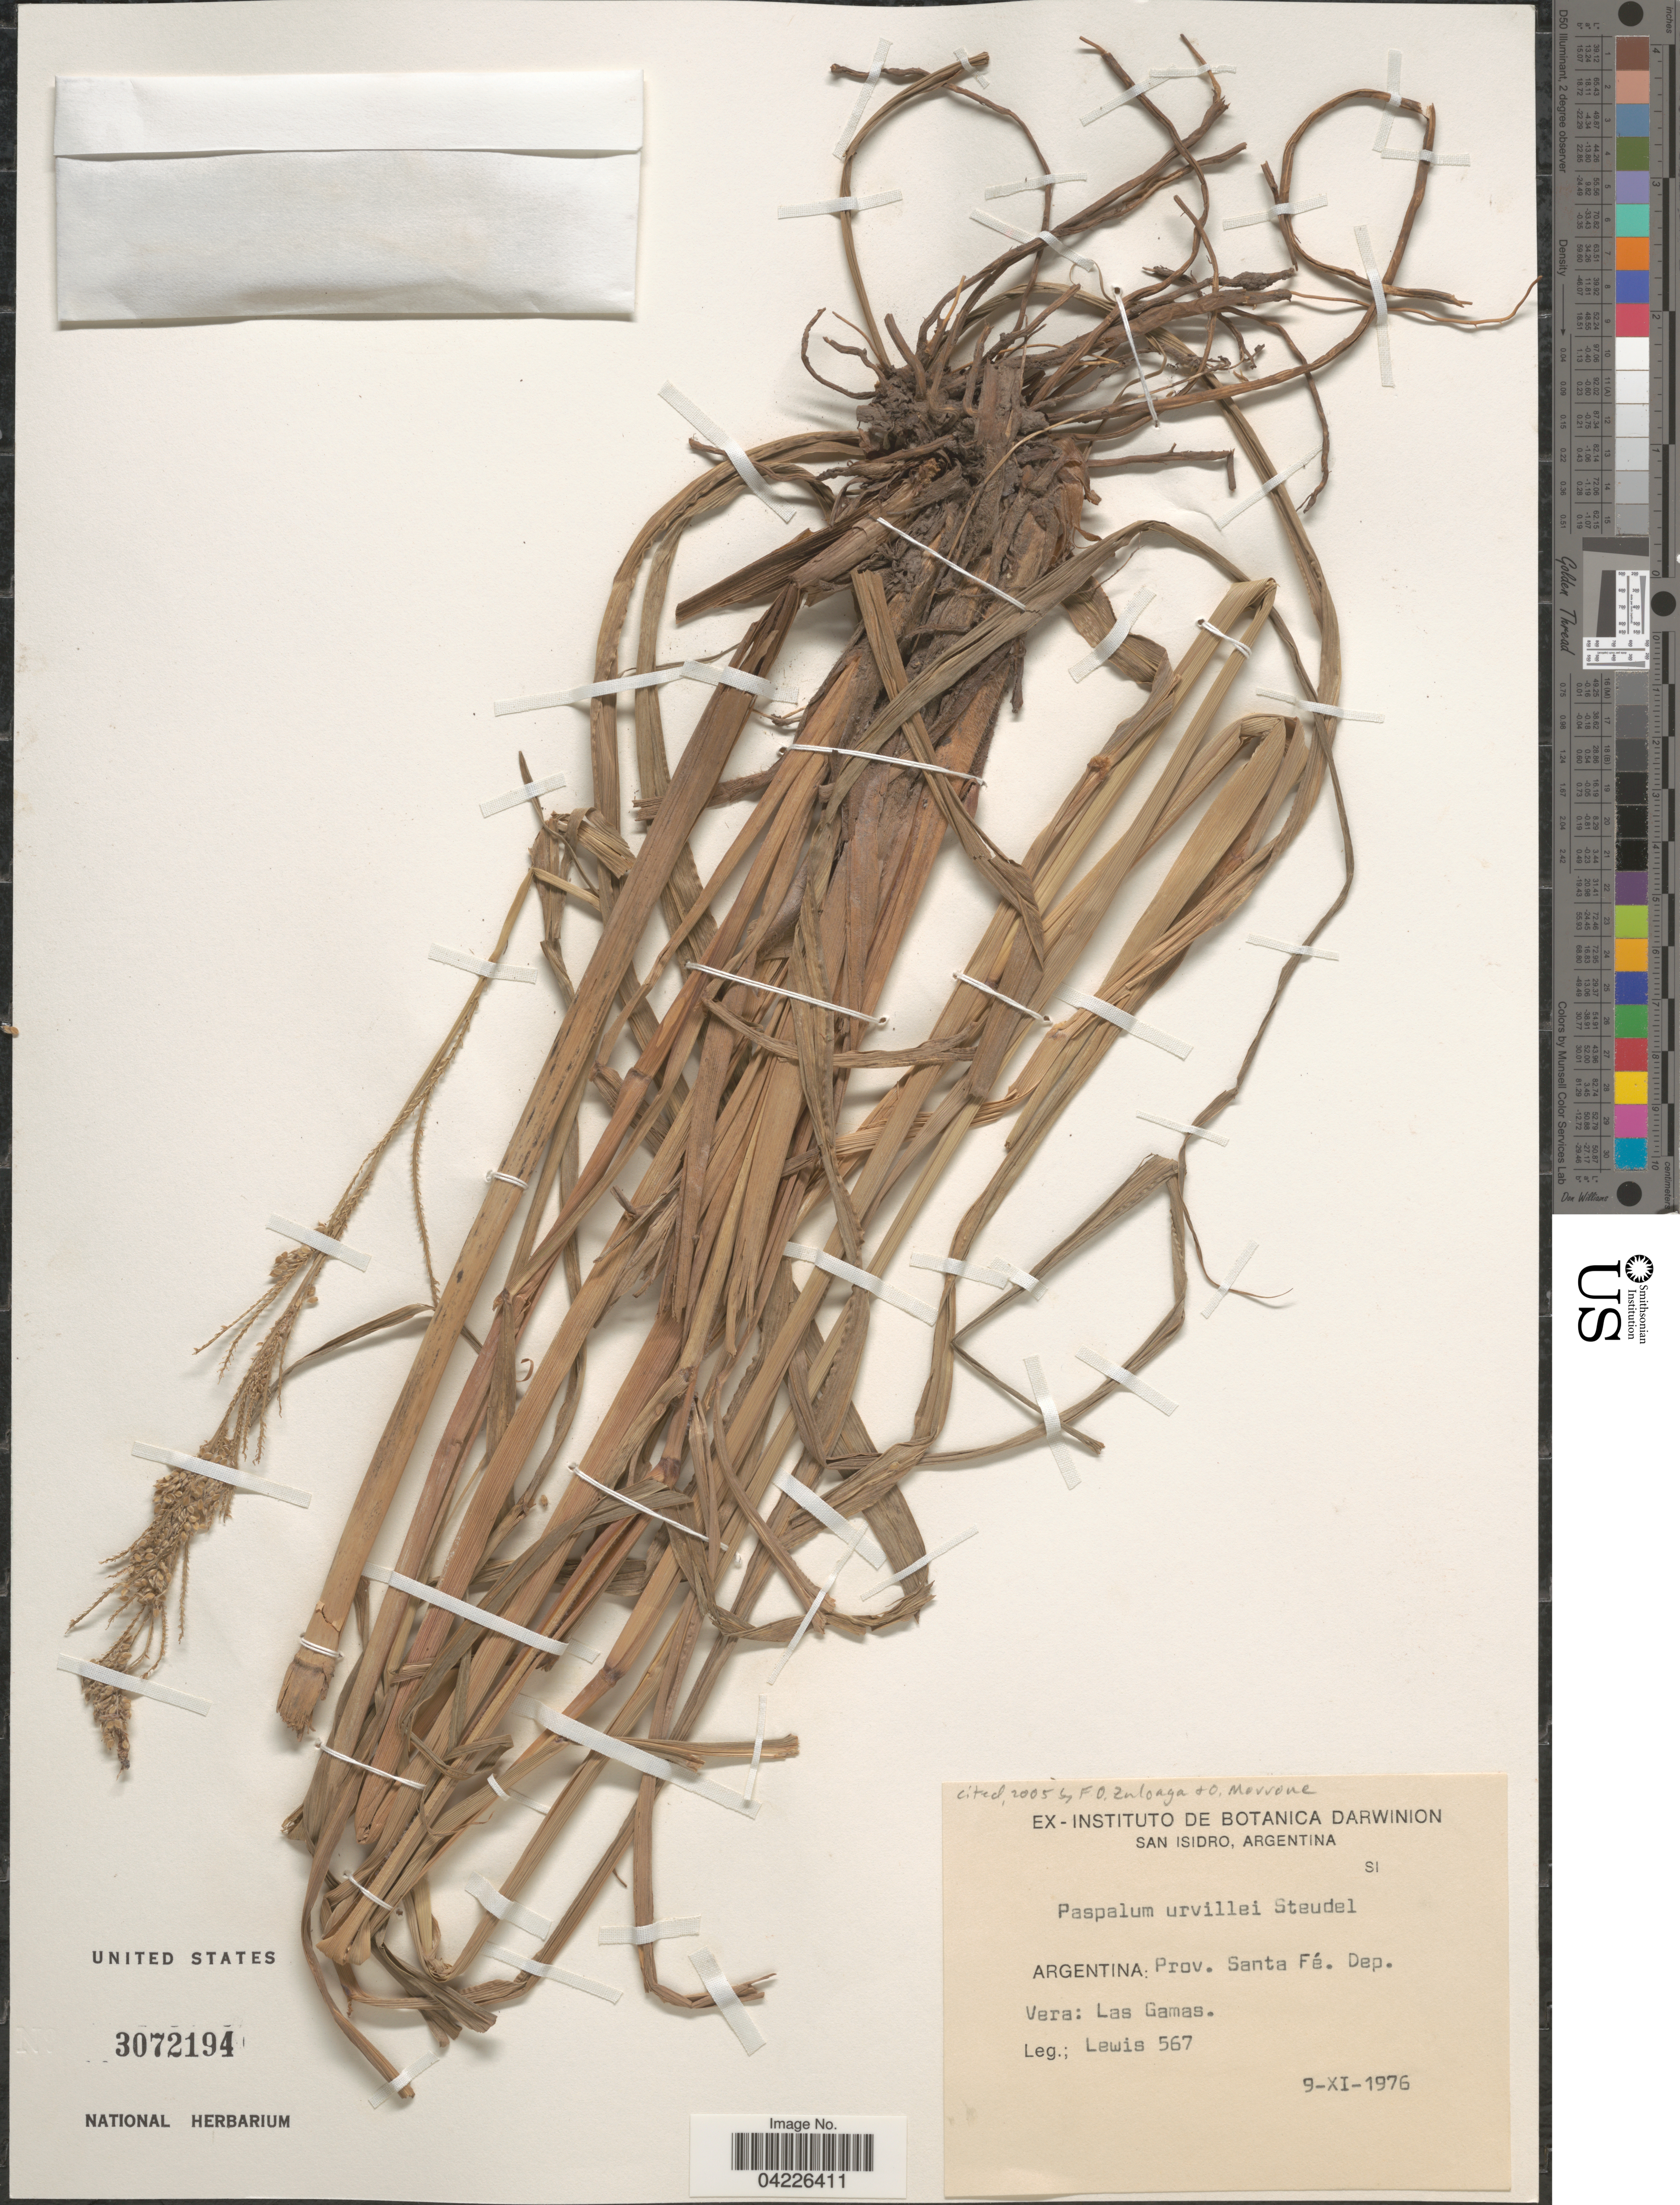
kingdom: Plantae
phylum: Tracheophyta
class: Liliopsida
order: Poales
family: Poaceae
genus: Paspalum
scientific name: Paspalum urvillei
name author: Steud.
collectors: -- Lewis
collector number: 567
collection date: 1976-11-09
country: Argentina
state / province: Santa Fe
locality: Dep. Vera: Las Gamas.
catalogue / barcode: US 3072194